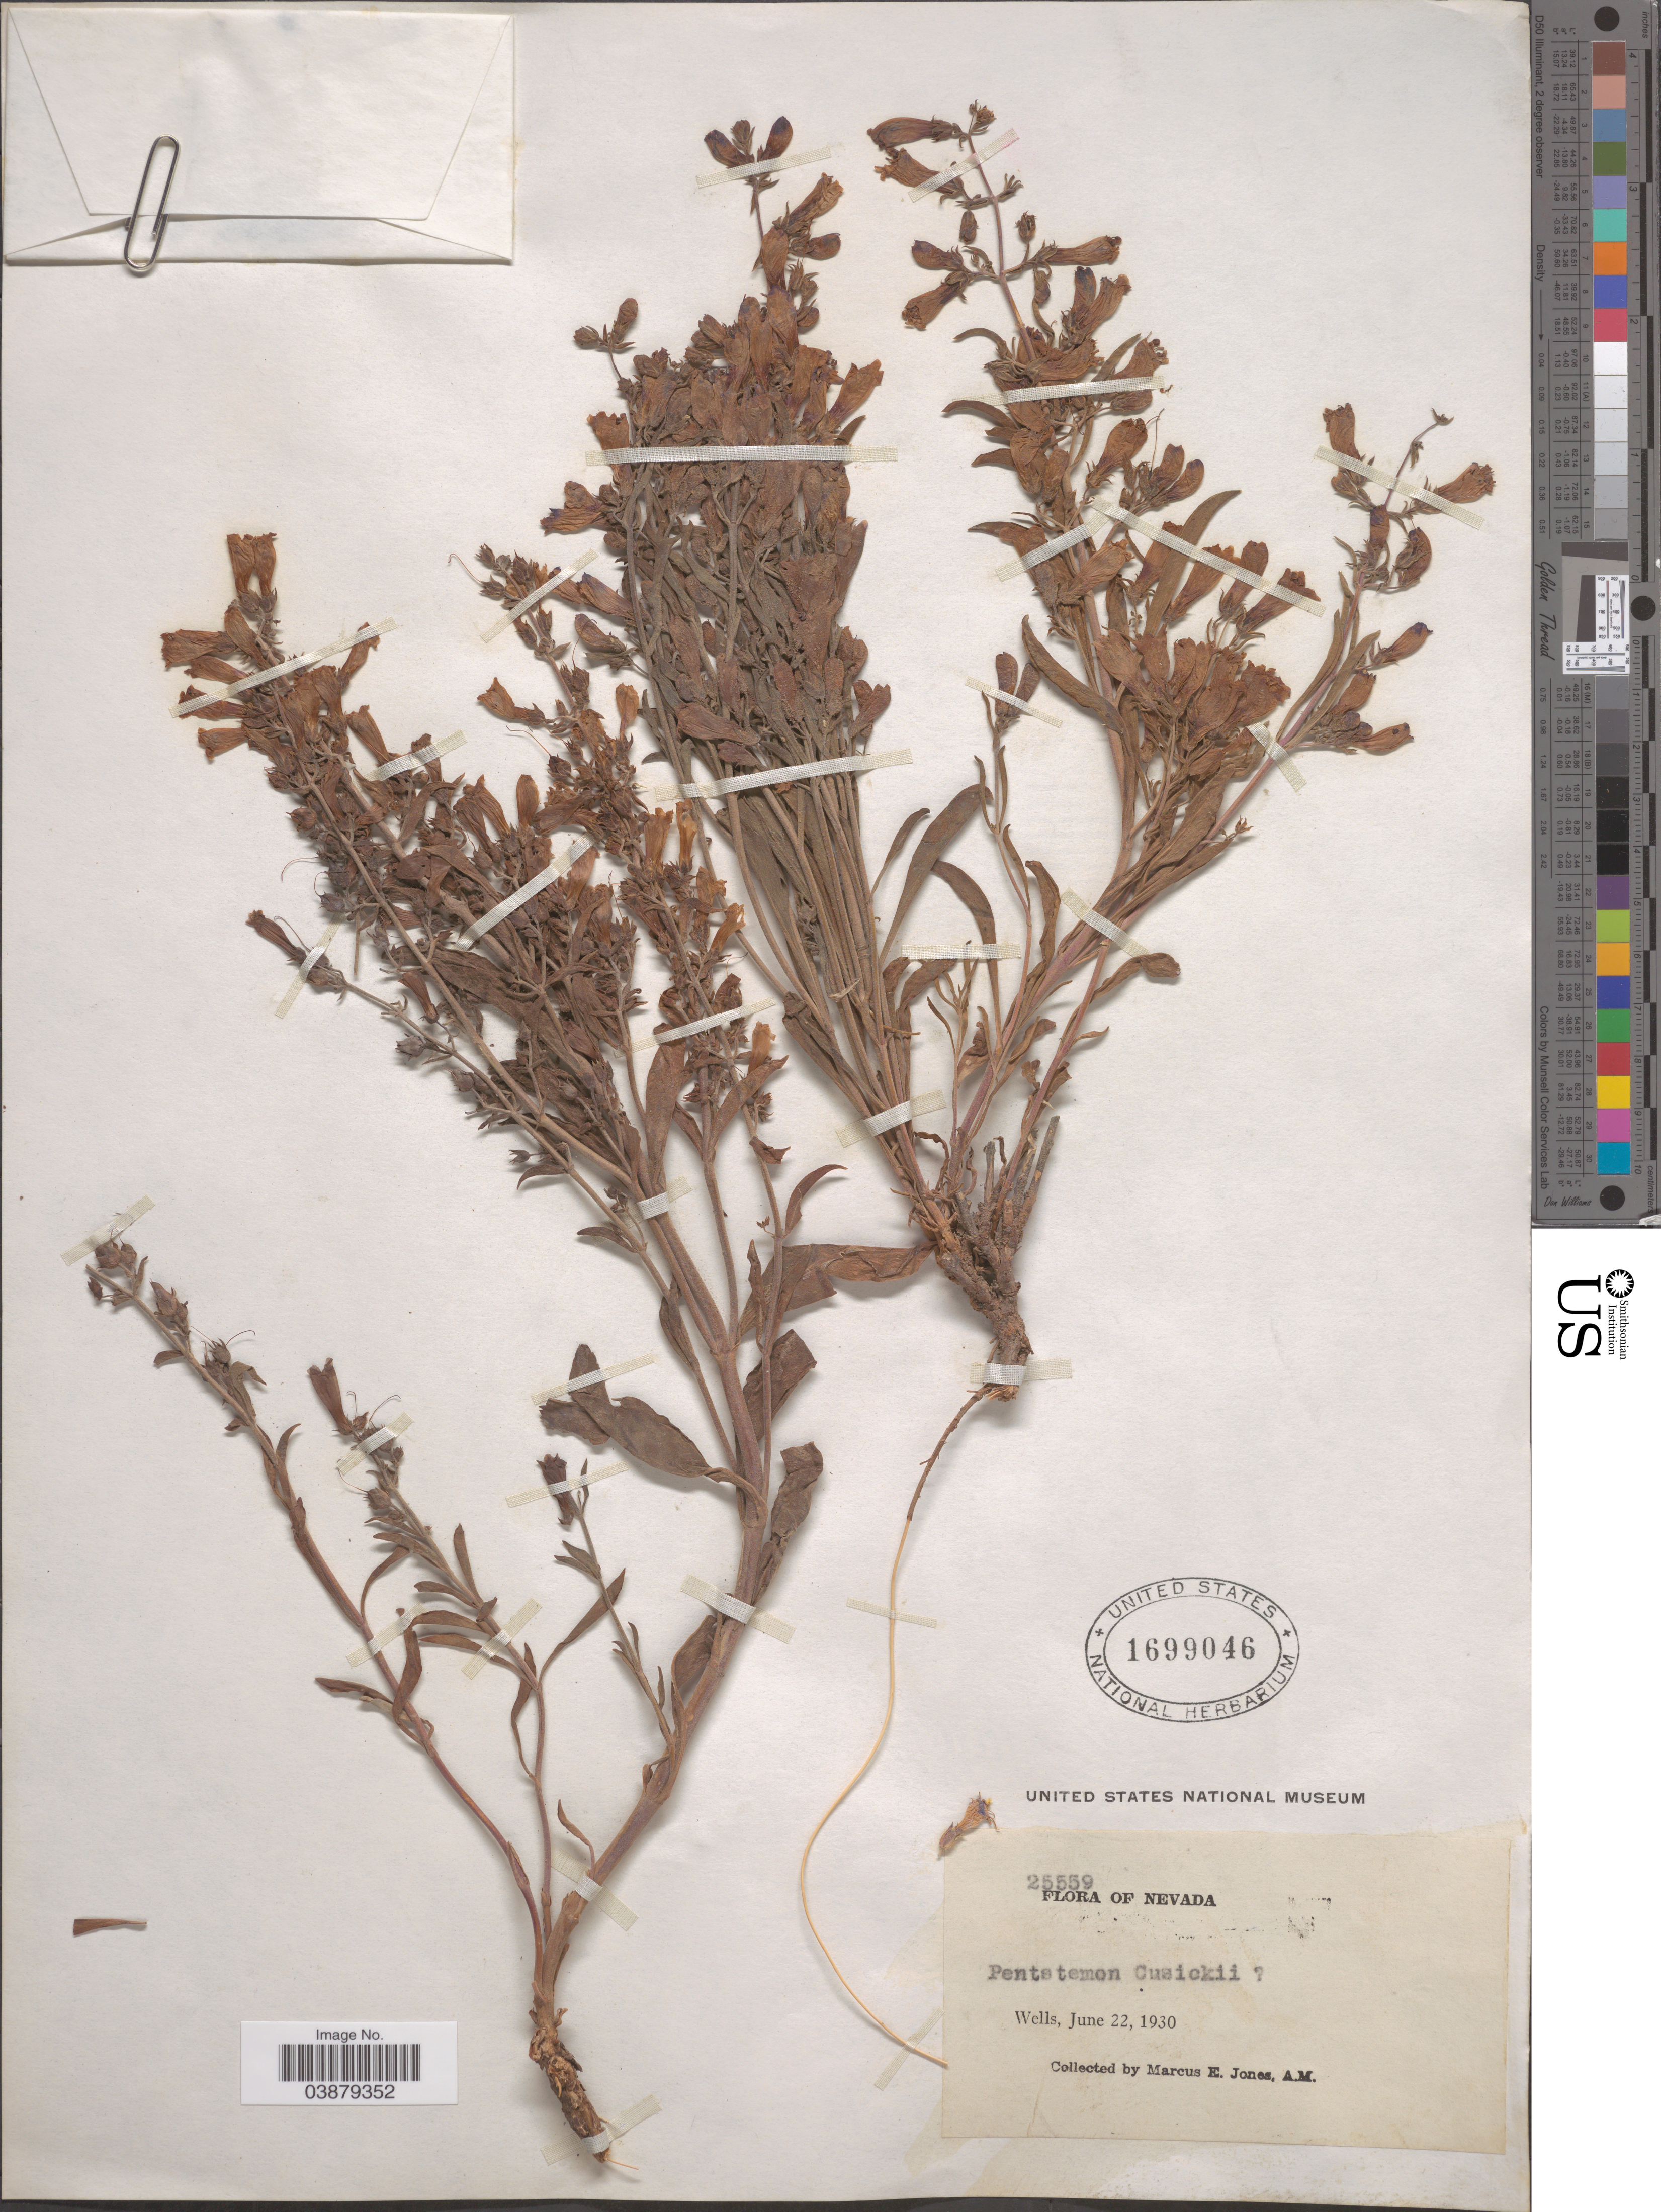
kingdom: Plantae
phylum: Tracheophyta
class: Magnoliopsida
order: Lamiales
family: Plantaginaceae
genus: Penstemon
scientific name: Penstemon sp.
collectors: M. E. Jones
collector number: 25559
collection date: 1930-06-22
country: United States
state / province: Nevada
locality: Wells.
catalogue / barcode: US 1699046